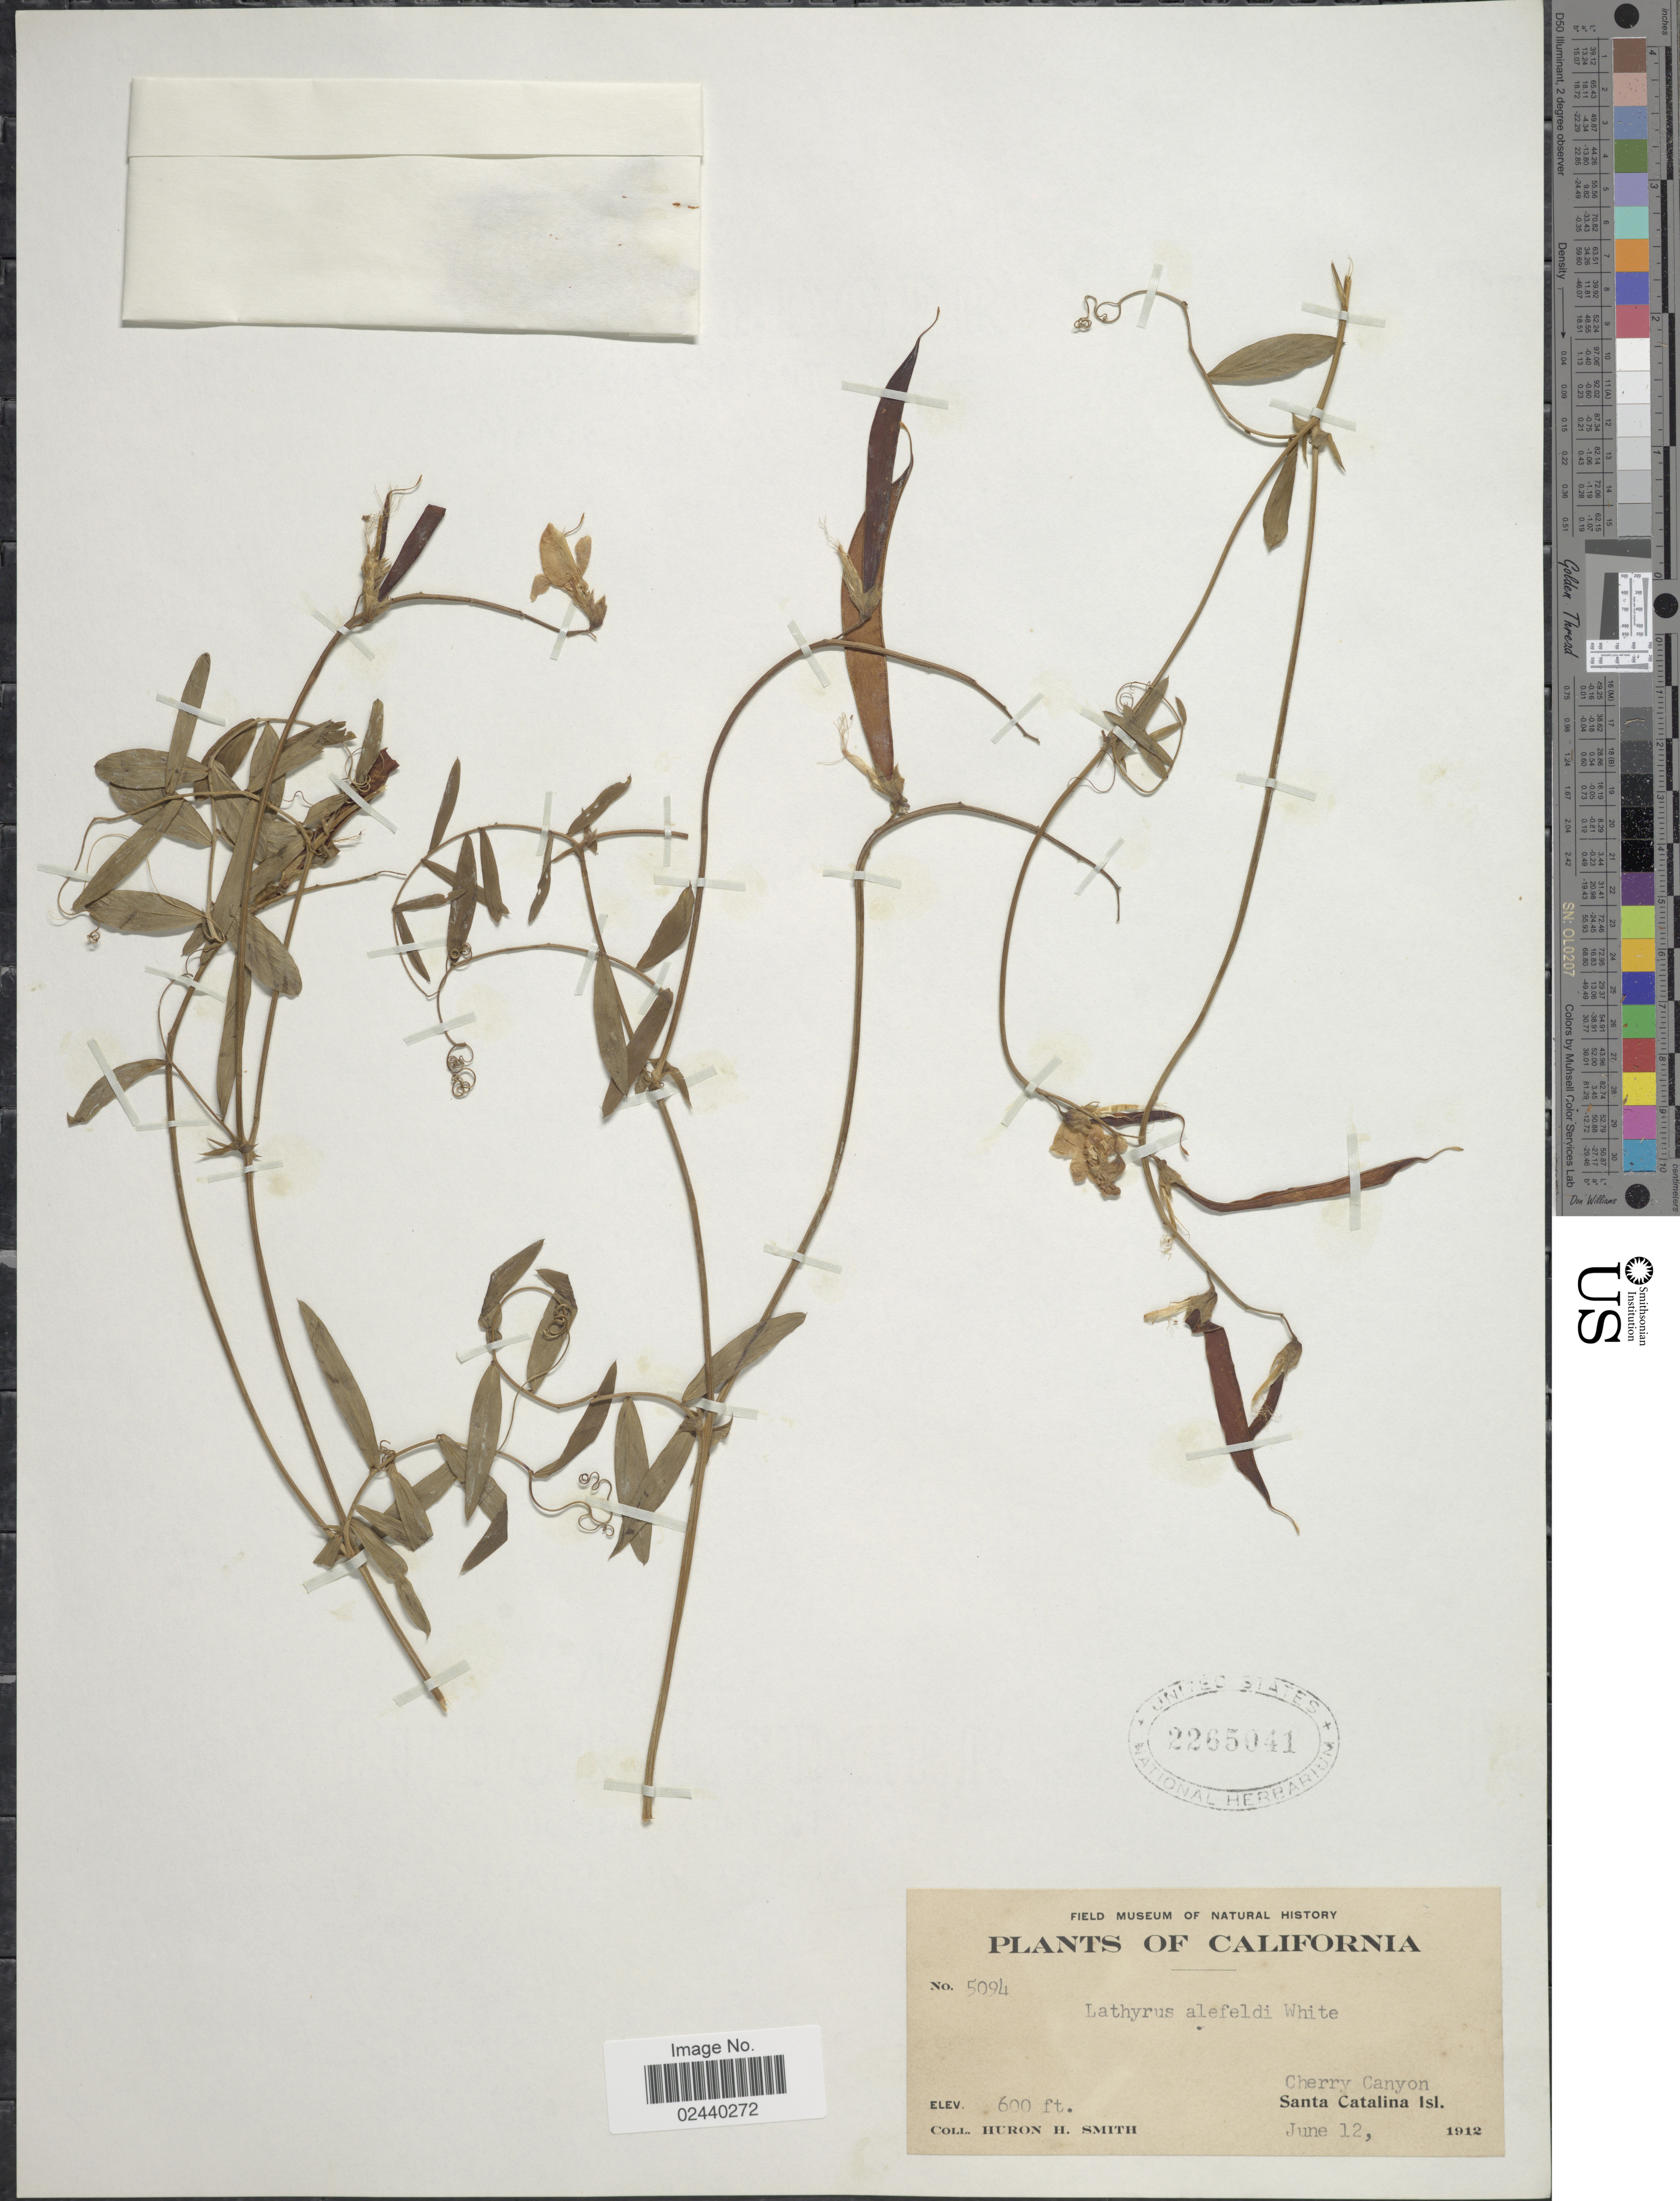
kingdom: Plantae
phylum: Tracheophyta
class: Magnoliopsida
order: Fabales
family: Fabaceae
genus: Lathyrus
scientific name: Lathyrus alefeldii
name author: T.G. White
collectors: Huron H. Smith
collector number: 5094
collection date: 1912-06-12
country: United States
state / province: California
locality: Cherry Canyon, Santa Catalina Isl.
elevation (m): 183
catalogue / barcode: US 2265041